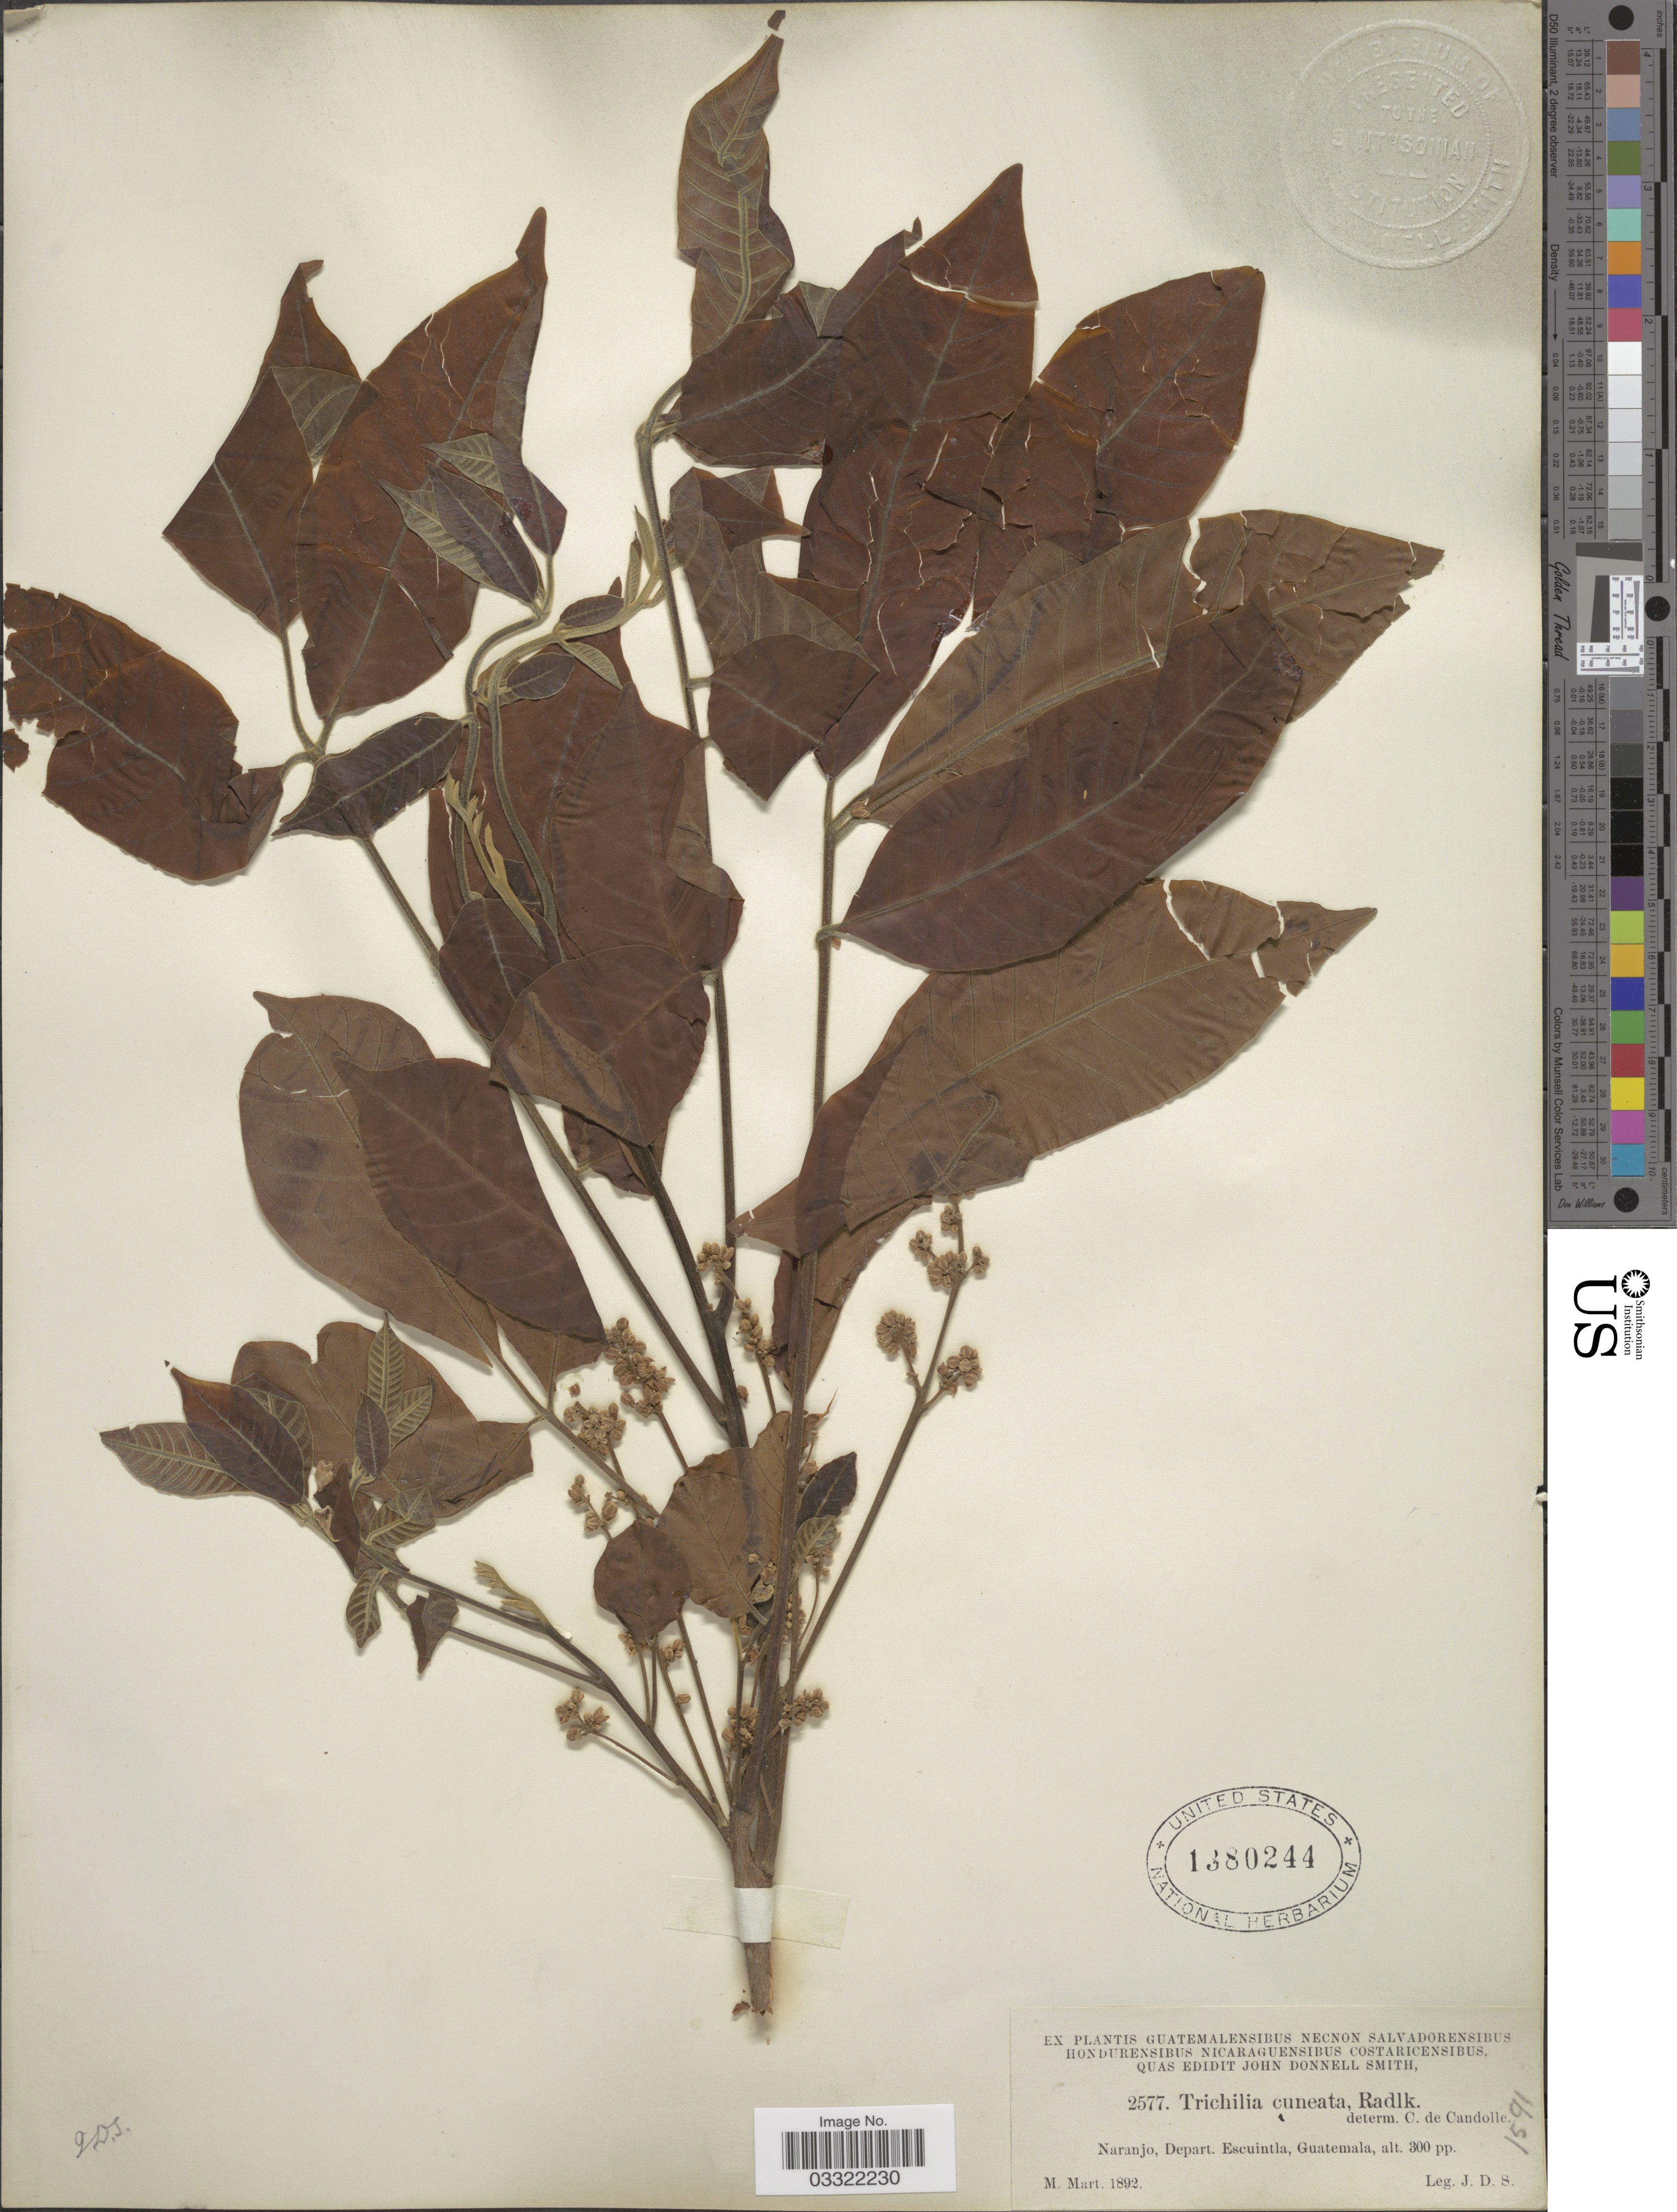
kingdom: Plantae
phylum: Tracheophyta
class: Magnoliopsida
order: Sapindales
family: Meliaceae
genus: Trichilia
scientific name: Trichilia cuneata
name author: Radlk.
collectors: J. Donnell Smith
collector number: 2577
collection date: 1892-03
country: Guatemala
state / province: Escuintla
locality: Naranjo, Depart. Escuintla.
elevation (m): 91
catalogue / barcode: US 1380244